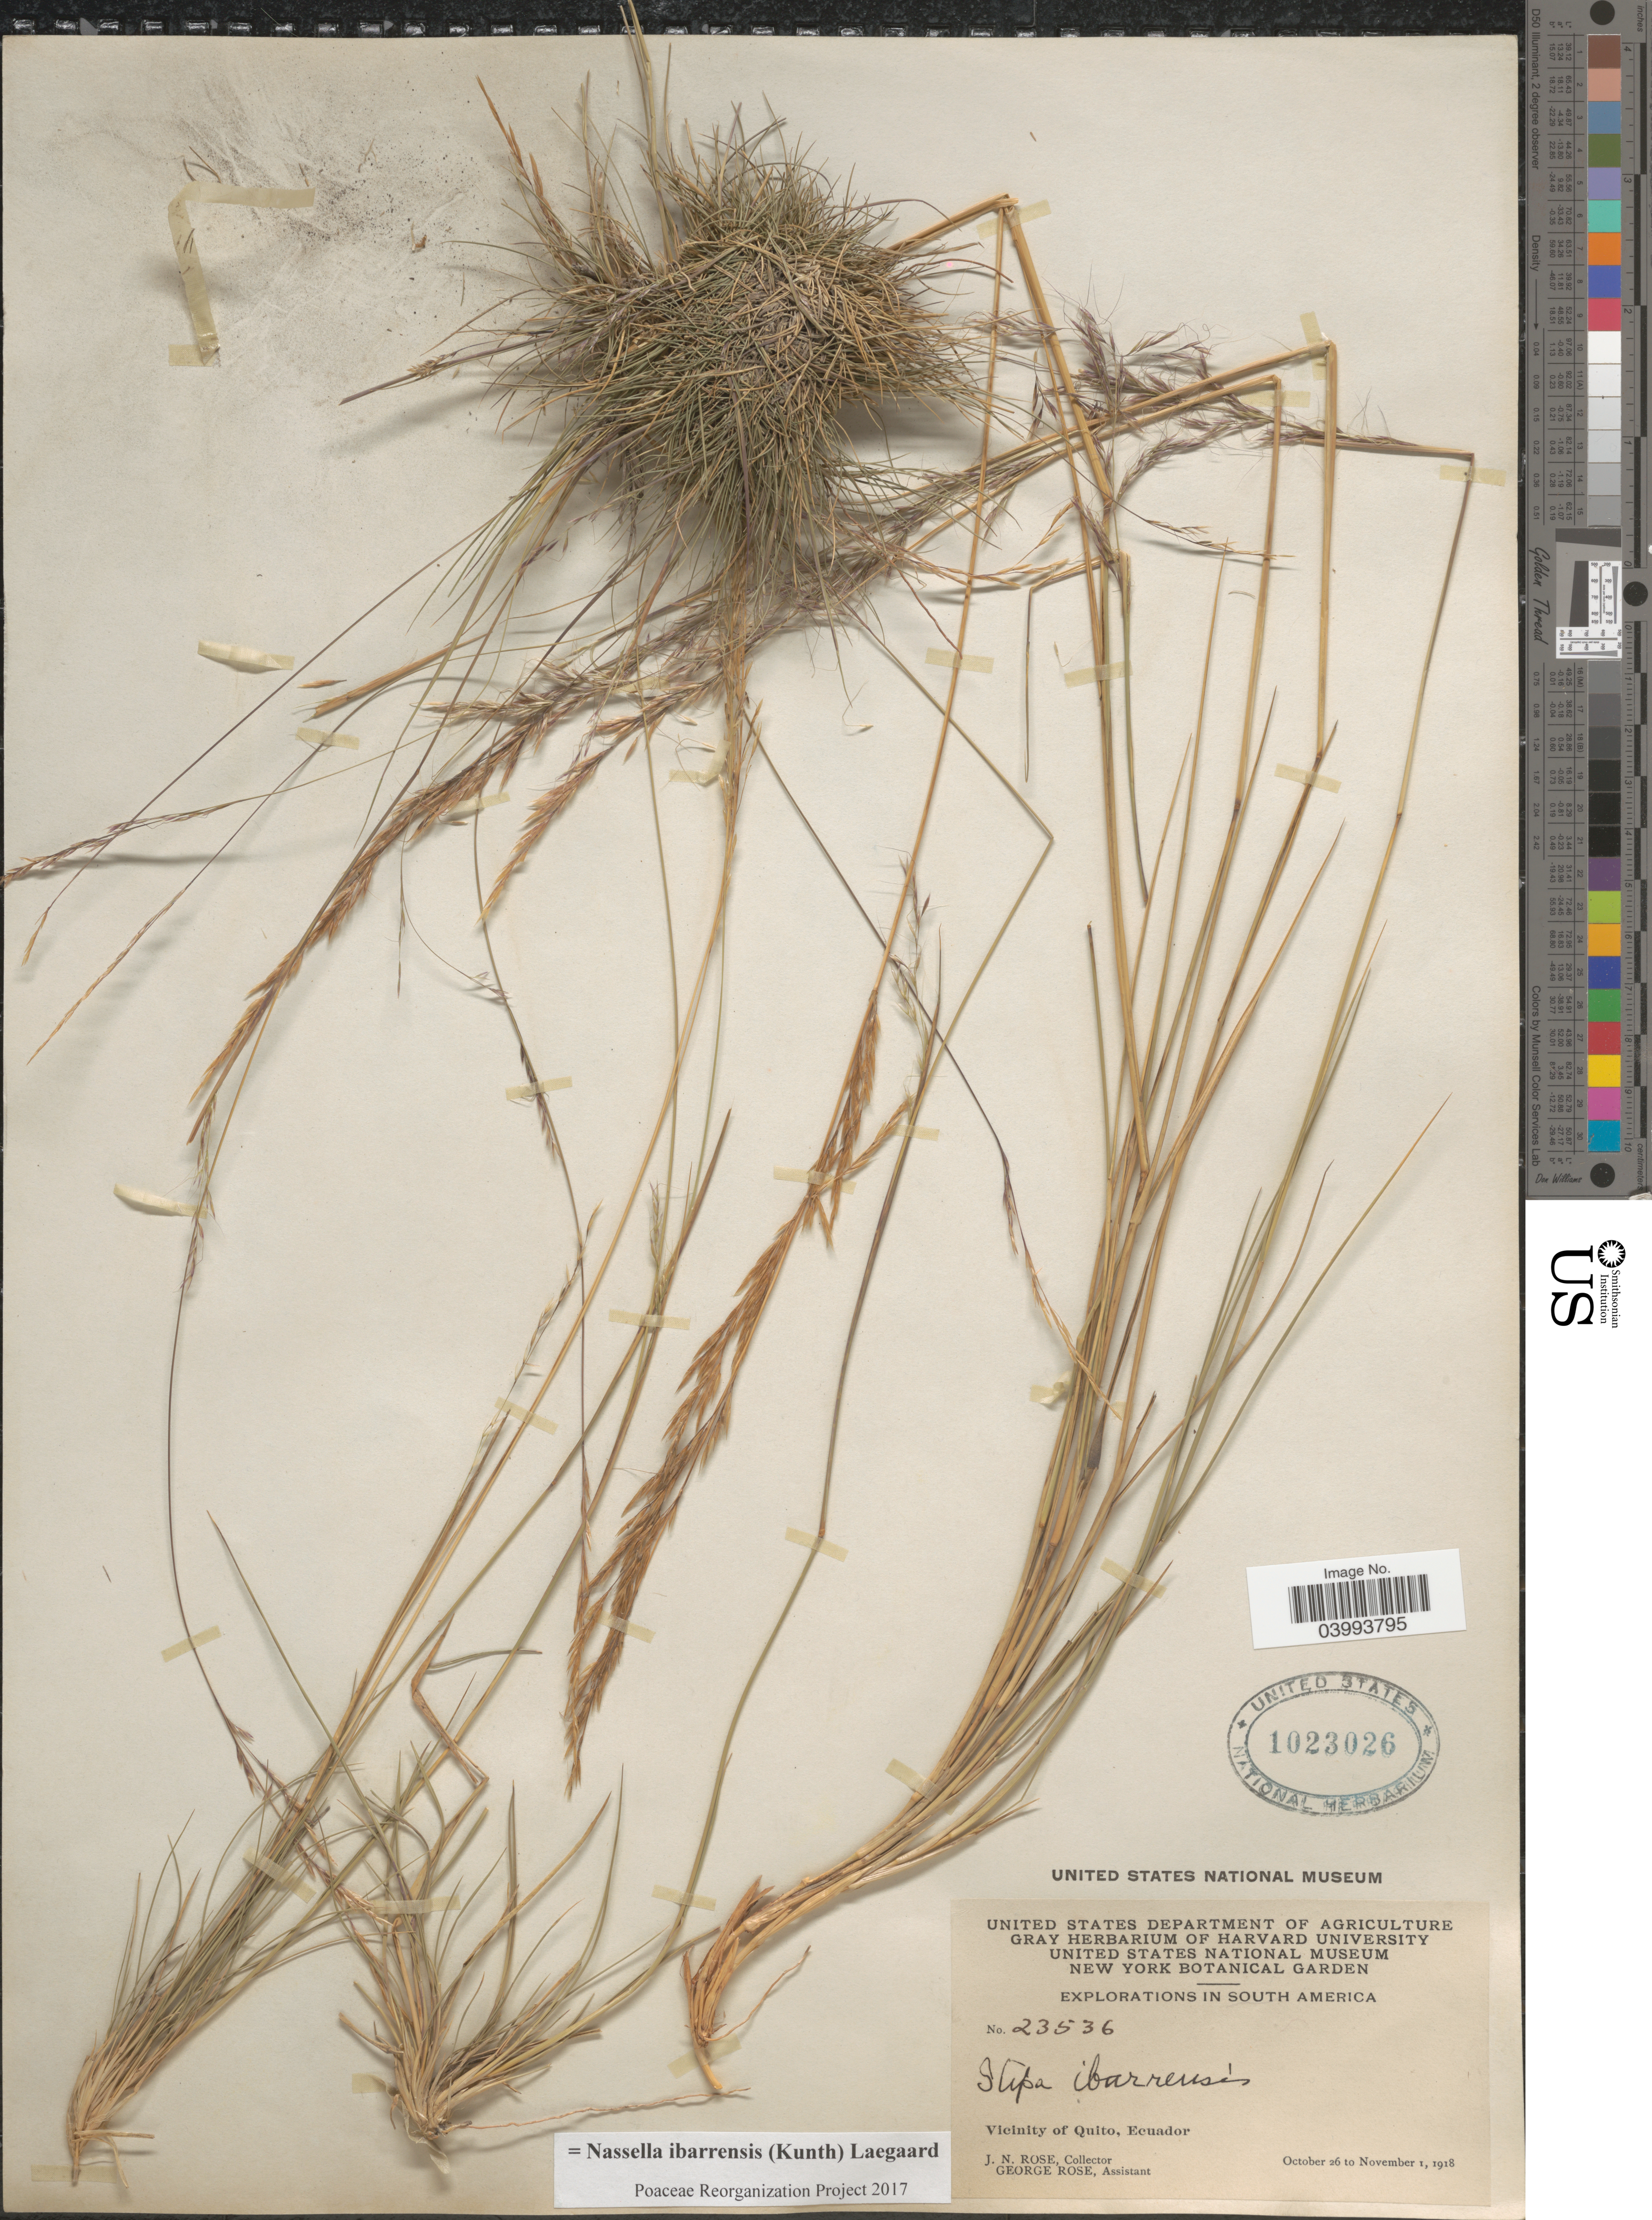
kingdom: Plantae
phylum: Tracheophyta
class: Liliopsida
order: Poales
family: Poaceae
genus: Nassella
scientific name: Nassella ibarrensis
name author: (Kunth) Lægaard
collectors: J. N. Rose & G. Rose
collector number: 23536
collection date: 1918-10-26/1918-11-01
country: Ecuador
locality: Vicinity of Quito.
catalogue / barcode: US 1023026